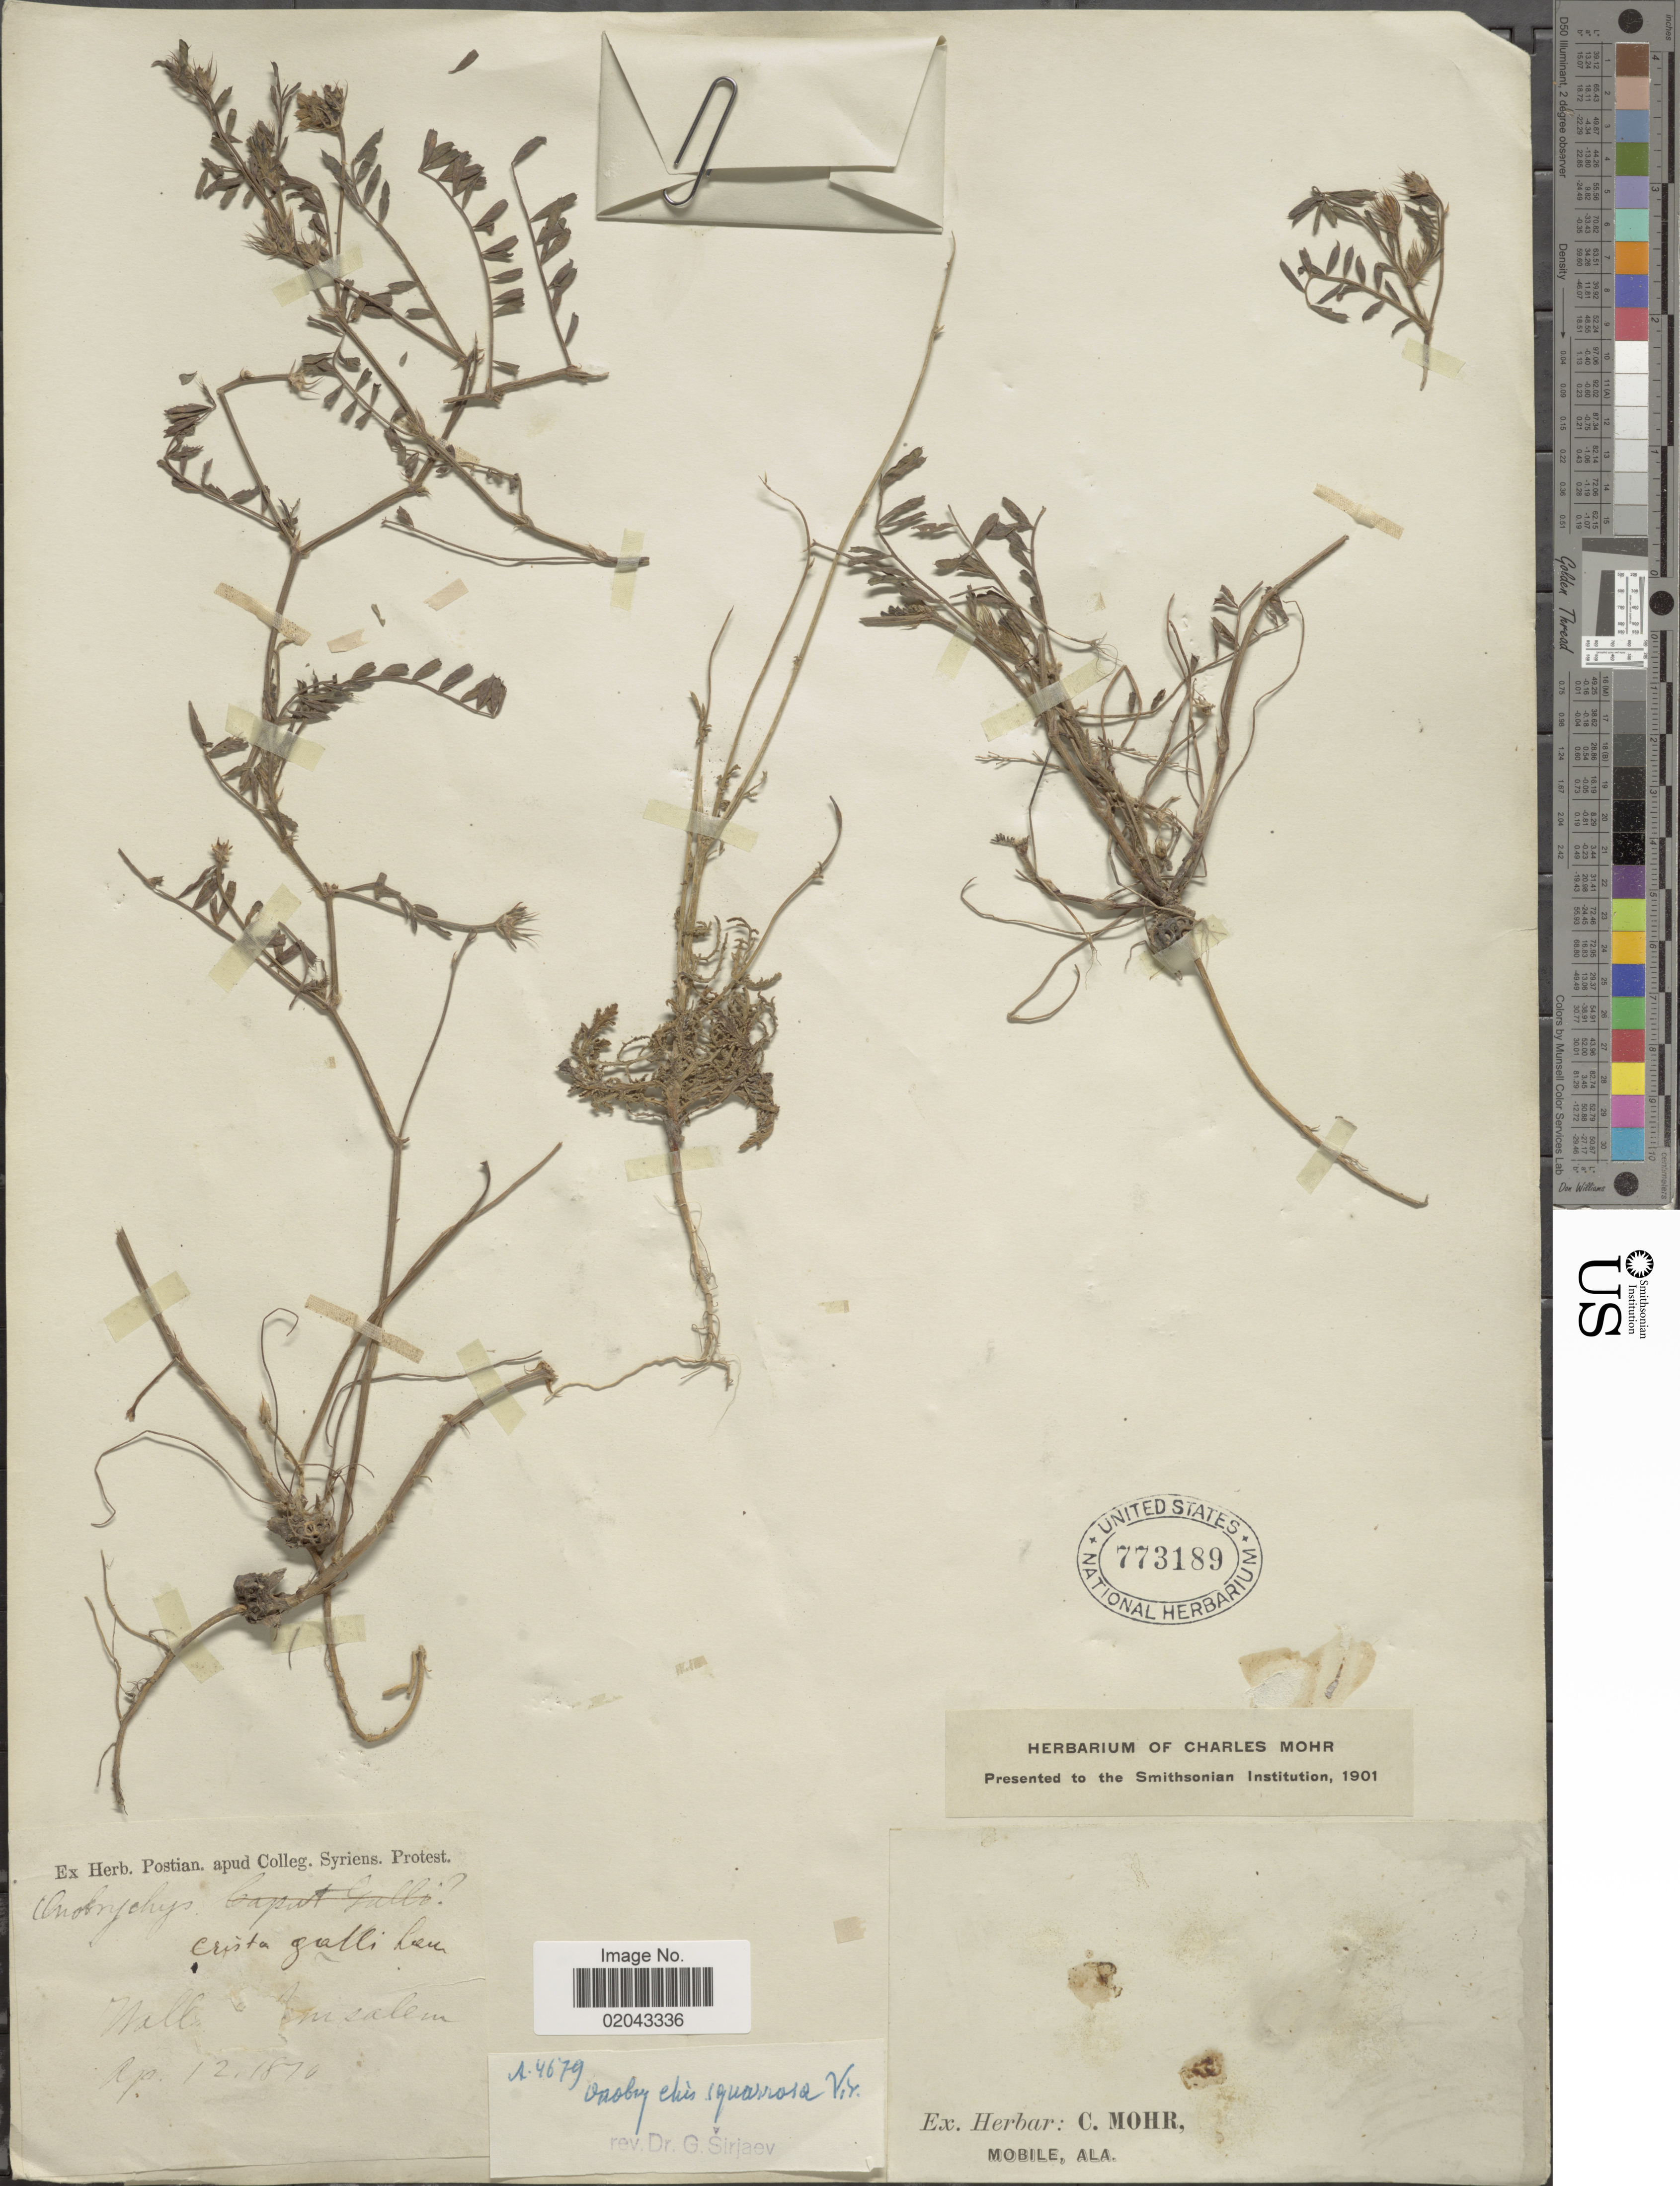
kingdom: Plantae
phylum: Tracheophyta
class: Magnoliopsida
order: Fabales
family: Fabaceae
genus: Onobrychis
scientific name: Onobrychis crista-galli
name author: (L.) Lam.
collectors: ex herb. C. Mohr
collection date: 1870-04-12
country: Israel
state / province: Jerusalem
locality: Willa, Jerusalem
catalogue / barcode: US 773189